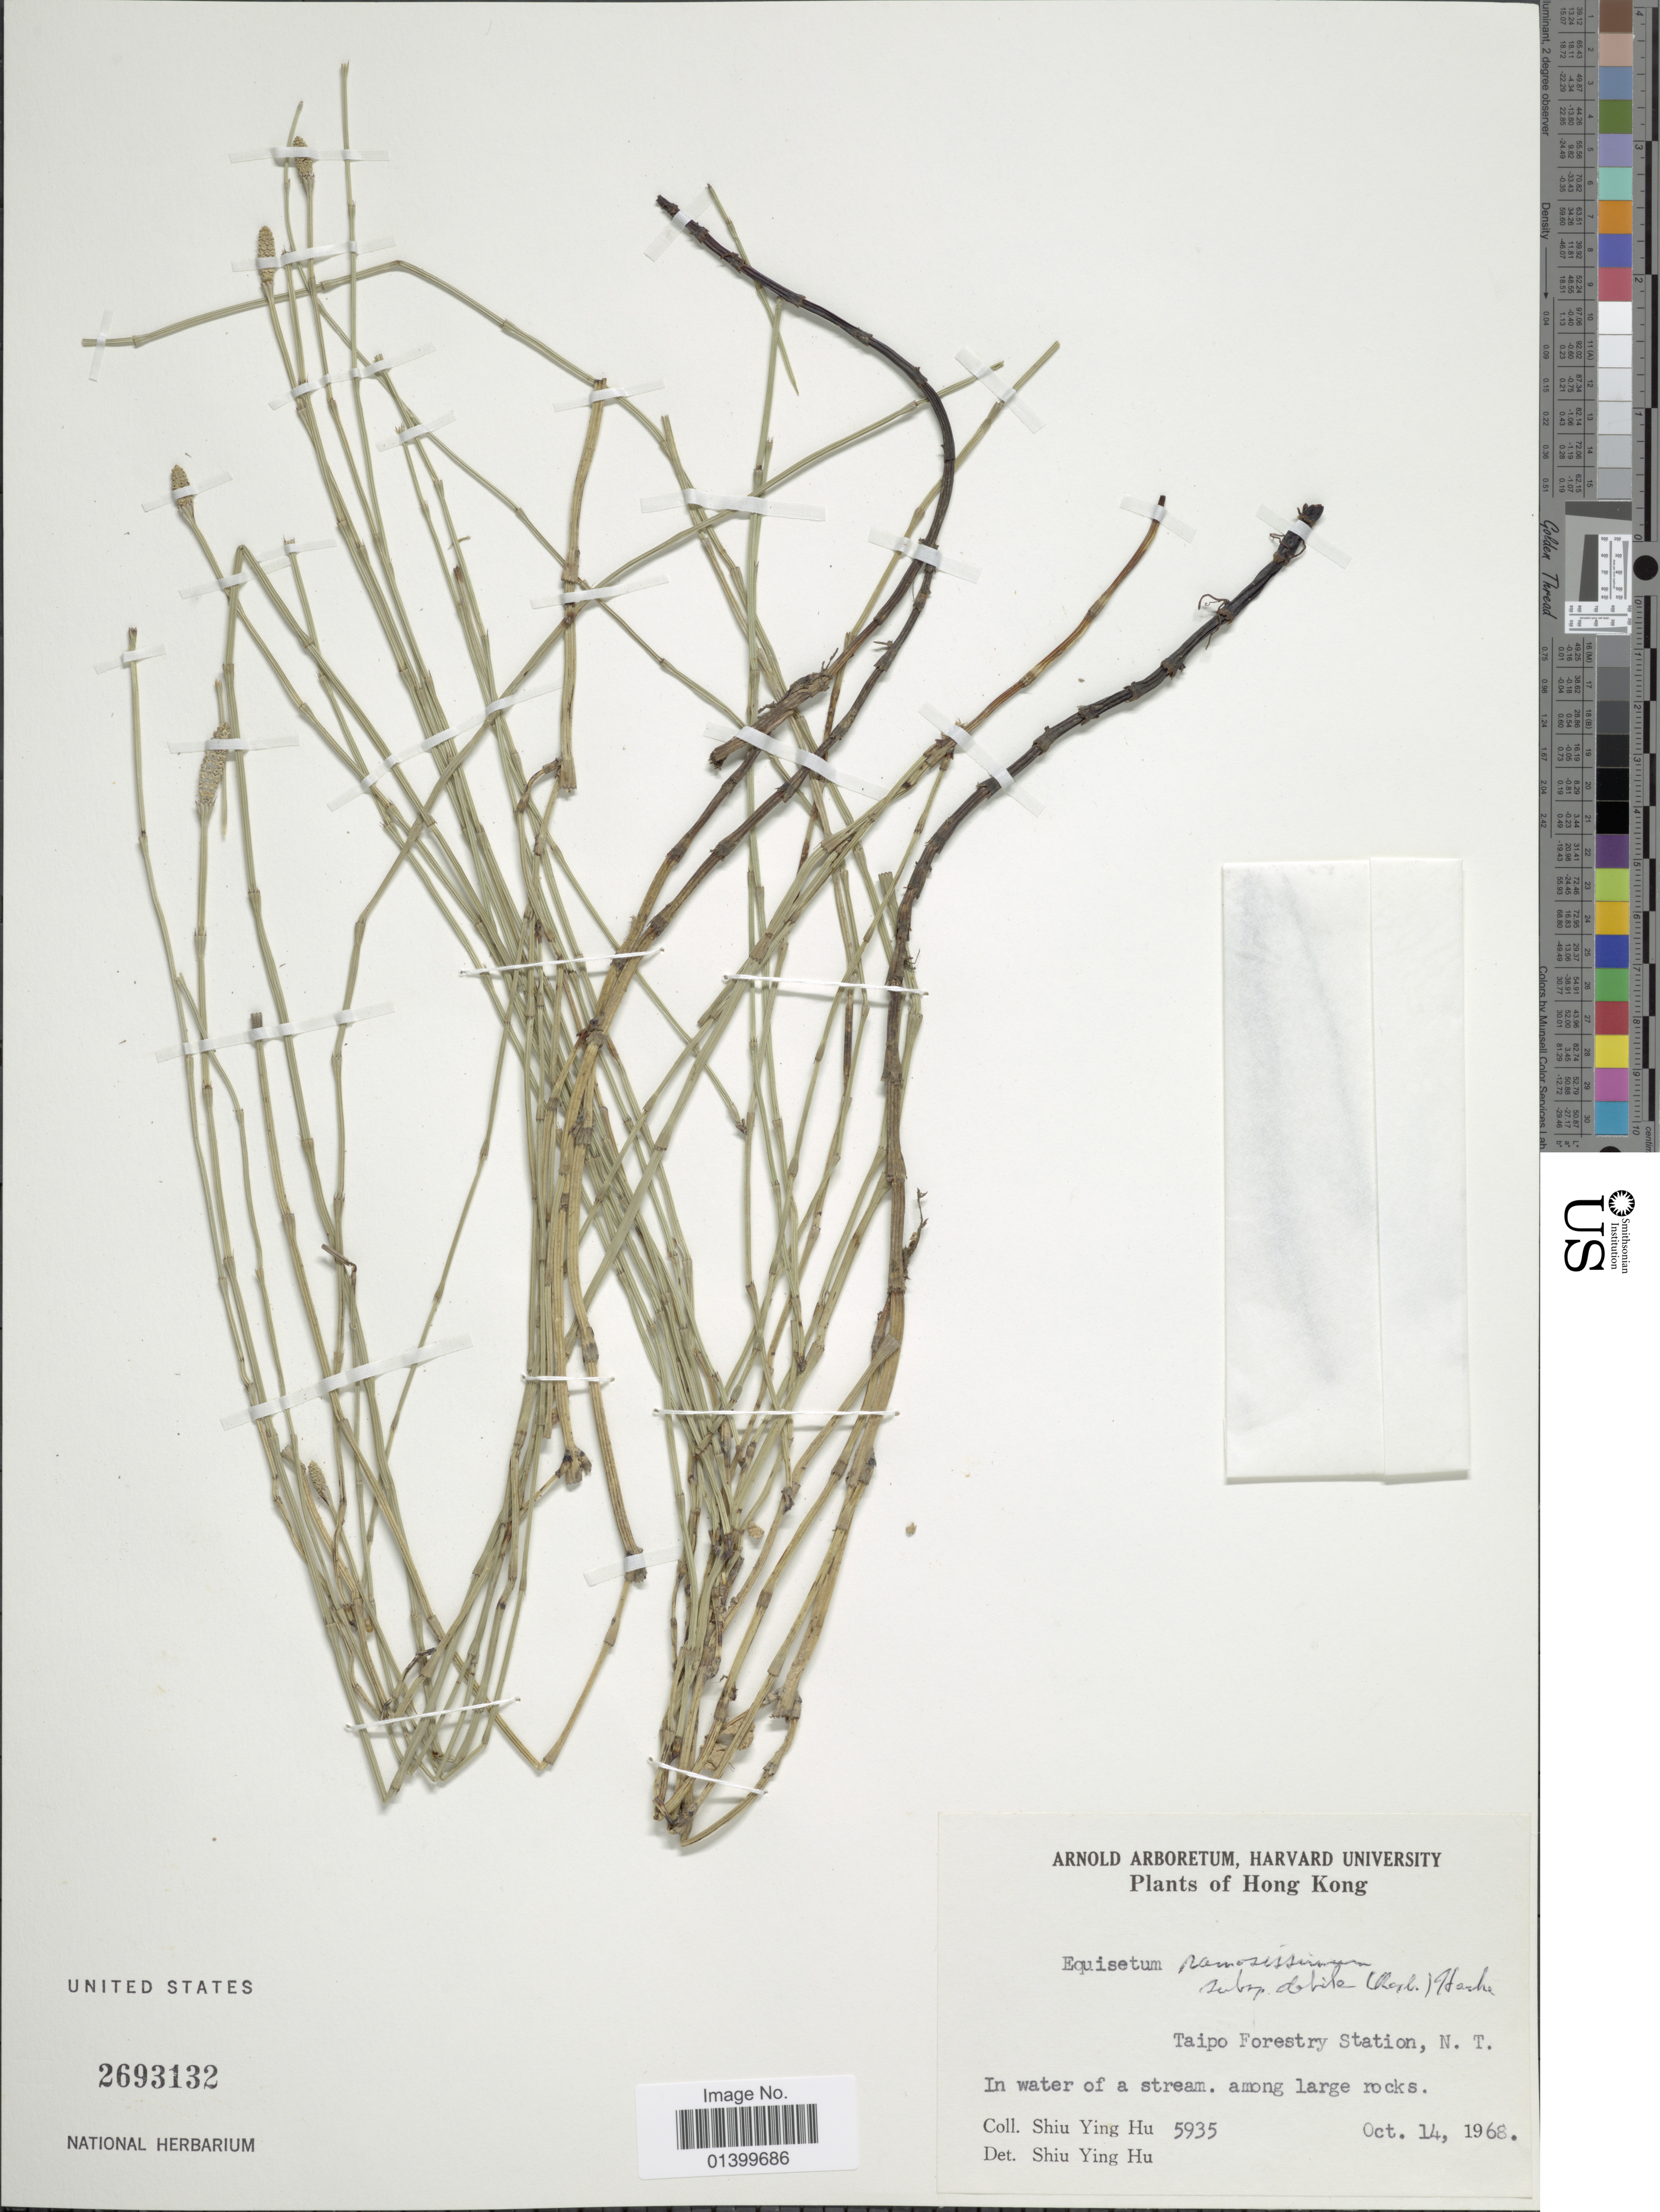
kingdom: Plantae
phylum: Tracheophyta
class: Polypodiopsida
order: Equisetales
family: Equisetaceae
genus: Equisetum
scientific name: Equisetum ramosissimum subsp. debile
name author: (Roxb. ex Vaucher) Hauke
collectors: S. Y. Hu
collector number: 5935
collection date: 1968-10-14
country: China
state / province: Hong Kong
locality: Plants of Hong Kong. Taipo Forestry Station, N.T.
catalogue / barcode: US 2693132